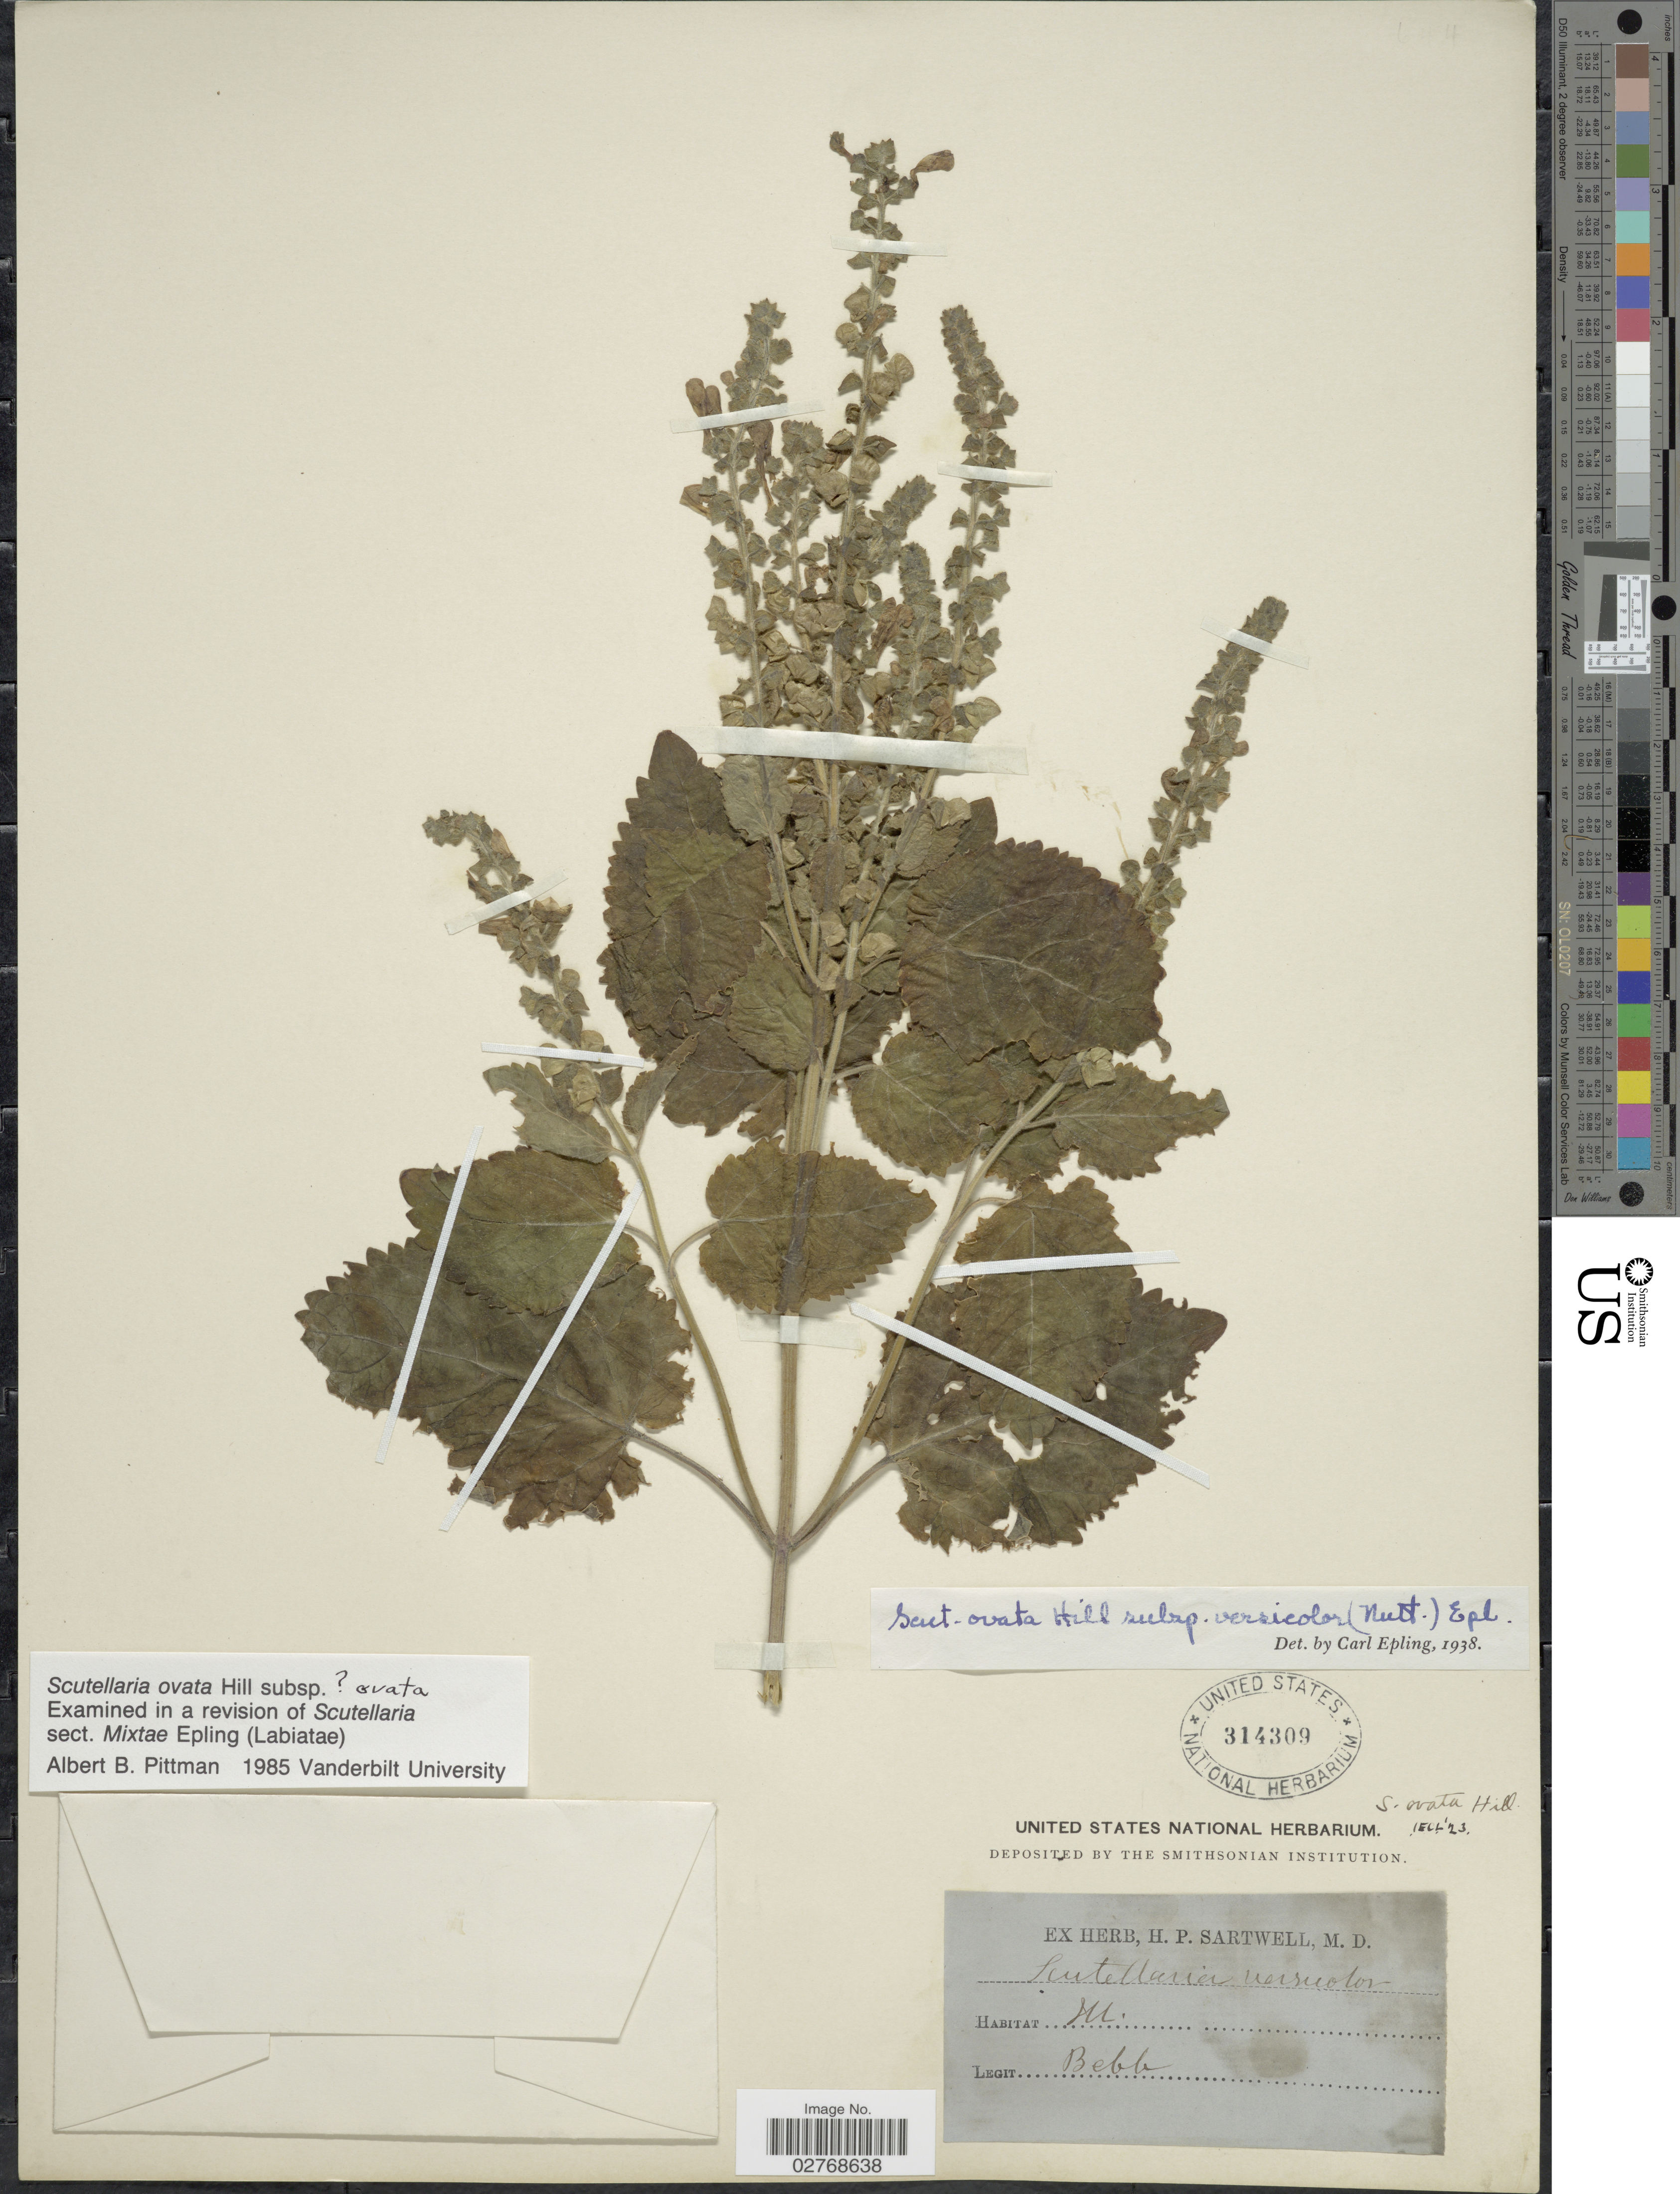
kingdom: Plantae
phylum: Tracheophyta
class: Magnoliopsida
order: Lamiales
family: Lamiaceae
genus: Scutellaria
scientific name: Scutellaria ovata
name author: Hill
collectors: -. Bebb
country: United States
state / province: Illinois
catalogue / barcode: US 314309